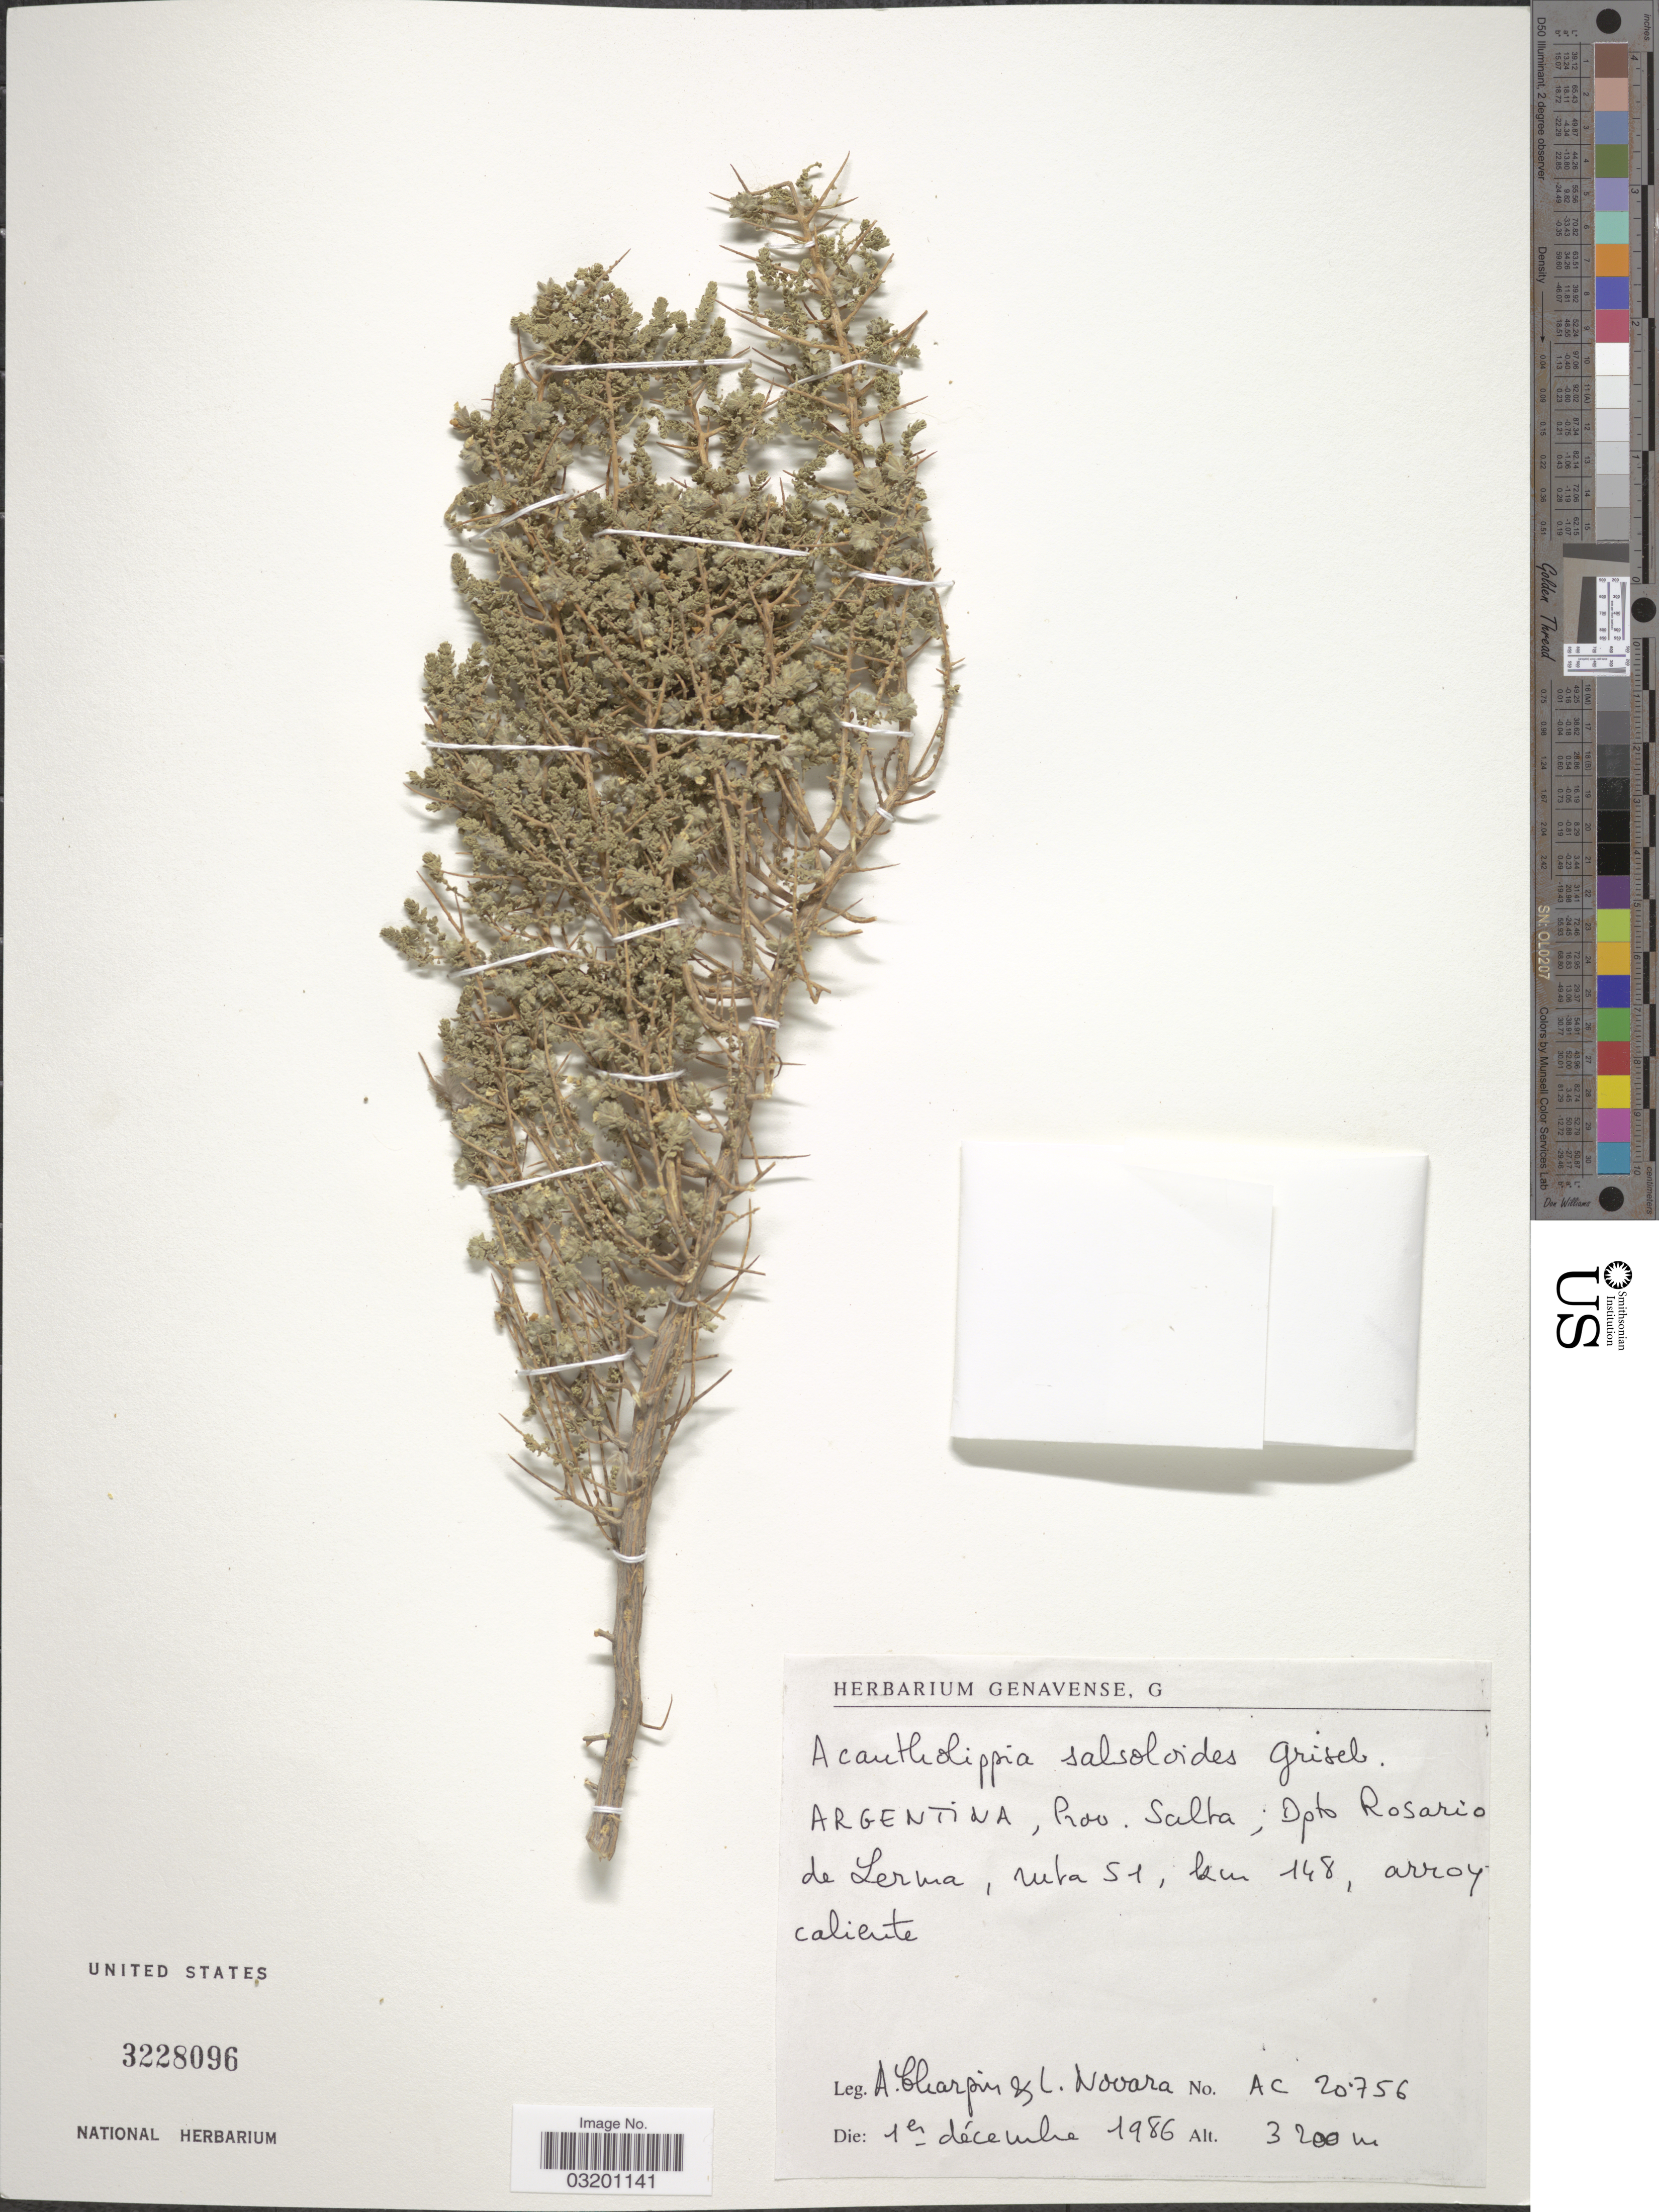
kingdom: Plantae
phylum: Tracheophyta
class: Magnoliopsida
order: Lamiales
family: Verbenaceae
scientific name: Acantholippa salsoloides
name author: Griseb.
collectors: A. Charpin & L. Novara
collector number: AC20756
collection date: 1986-12-01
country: Argentina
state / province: Salta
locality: Dpto Rosario de Lerma, ruta 51, km 148, arroy caliente.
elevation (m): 3200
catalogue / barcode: US 3228096